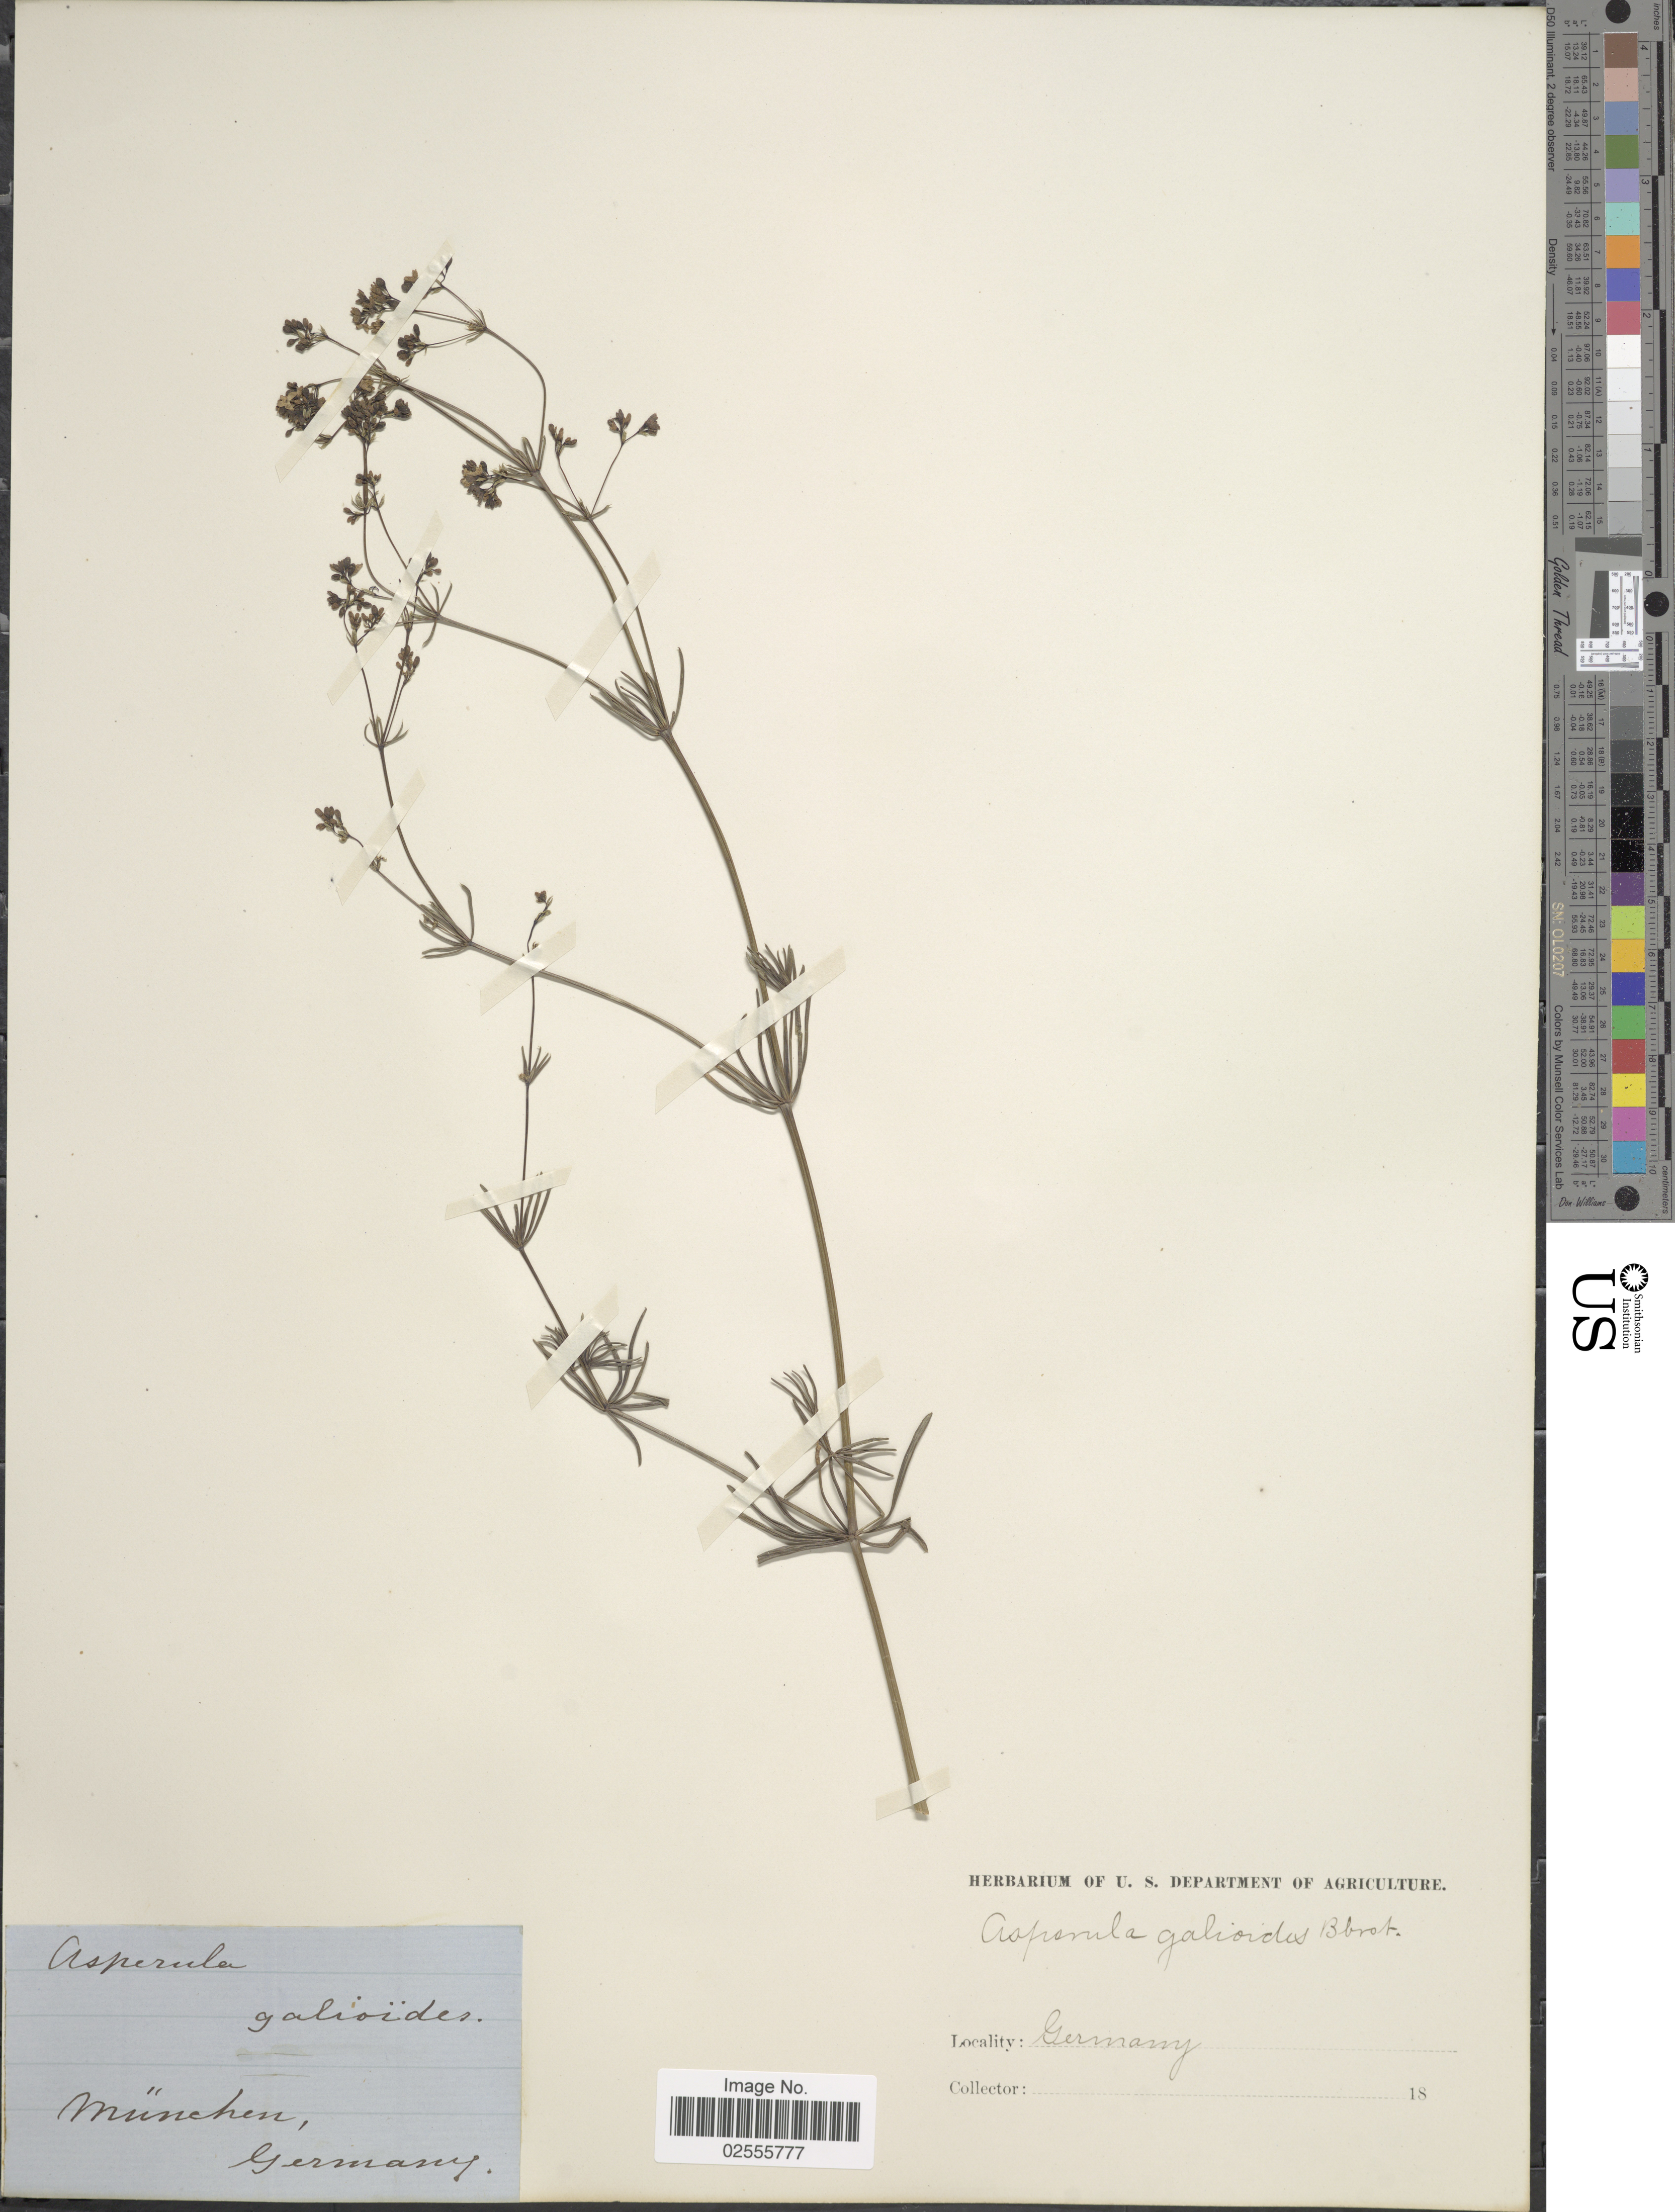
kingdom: Plantae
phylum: Tracheophyta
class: Magnoliopsida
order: Gentianales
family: Rubiaceae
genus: Asperula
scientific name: Asperula galioides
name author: M. Bieb.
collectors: Facchini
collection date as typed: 18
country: Germany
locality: Munchen.